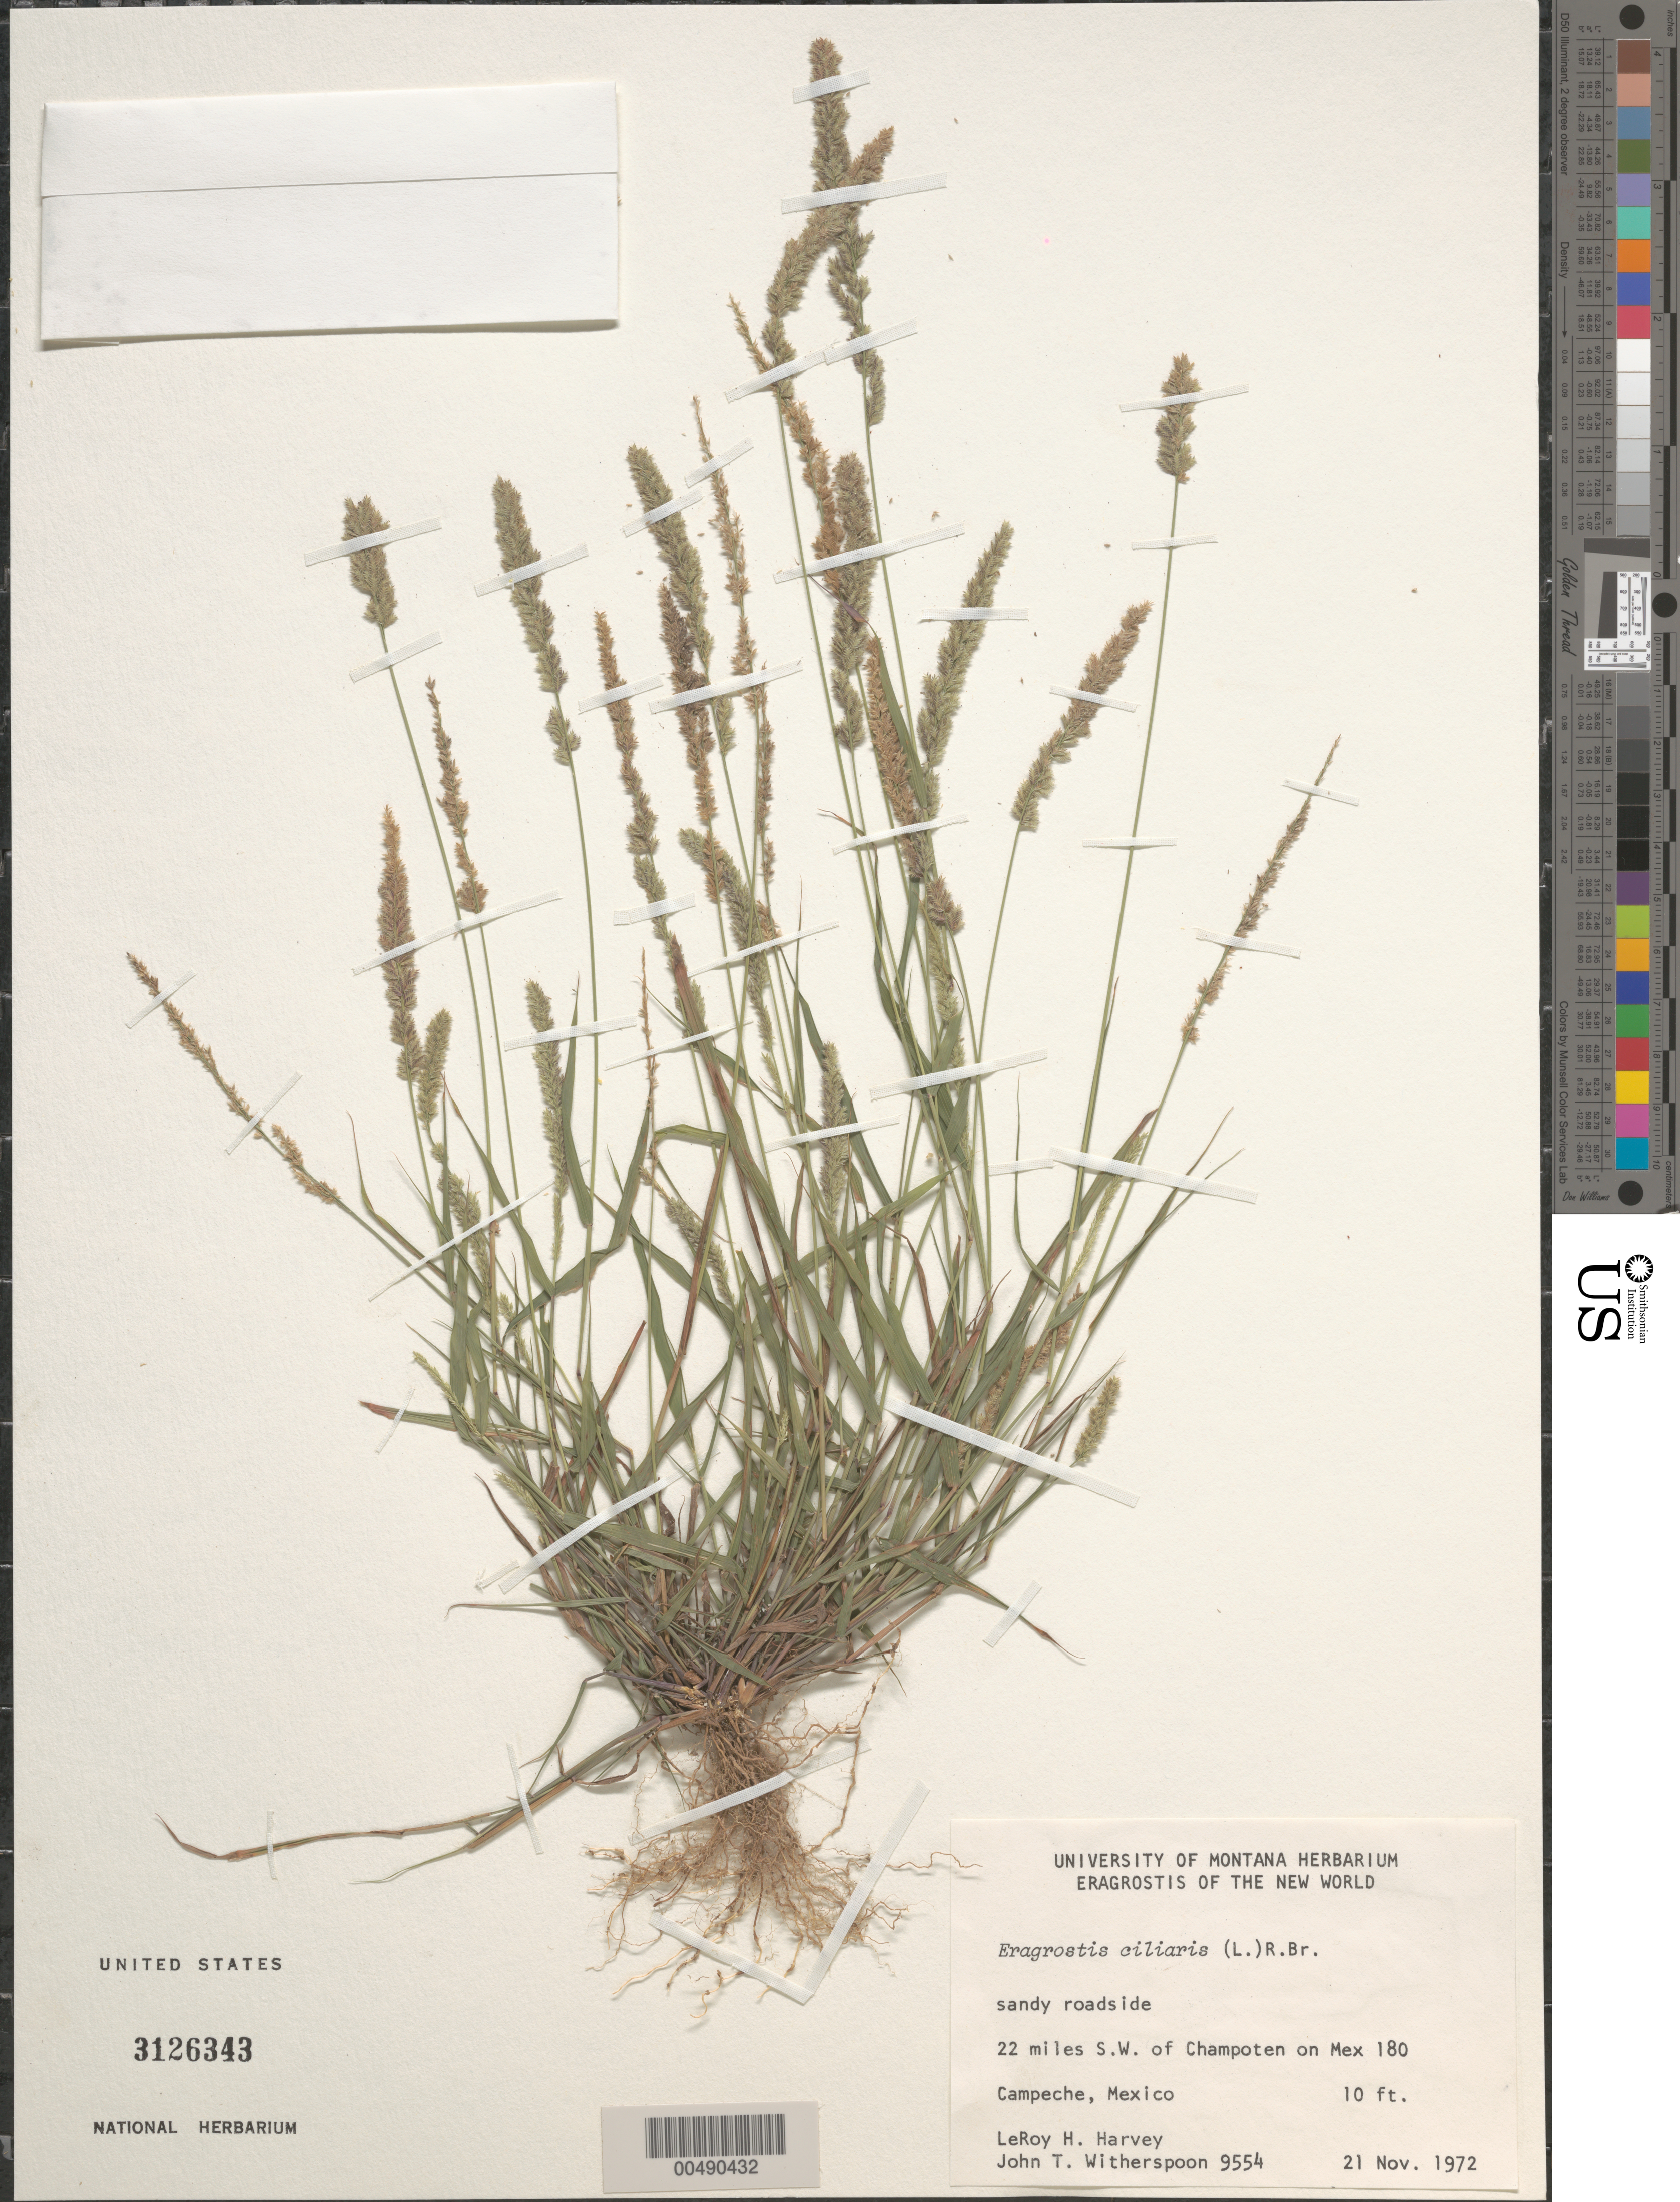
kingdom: Plantae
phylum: Tracheophyta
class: Liliopsida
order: Poales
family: Poaceae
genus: Eragrostis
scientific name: Eragrostis ciliaris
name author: (L.) R. Br.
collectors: L. H. Harvey & J. Witherspoon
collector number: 9554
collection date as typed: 21 Nov 1972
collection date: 1972-11-21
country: Mexico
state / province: Chiapas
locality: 22 mi SW of Champoten on Mex 180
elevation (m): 3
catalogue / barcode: US 3126343